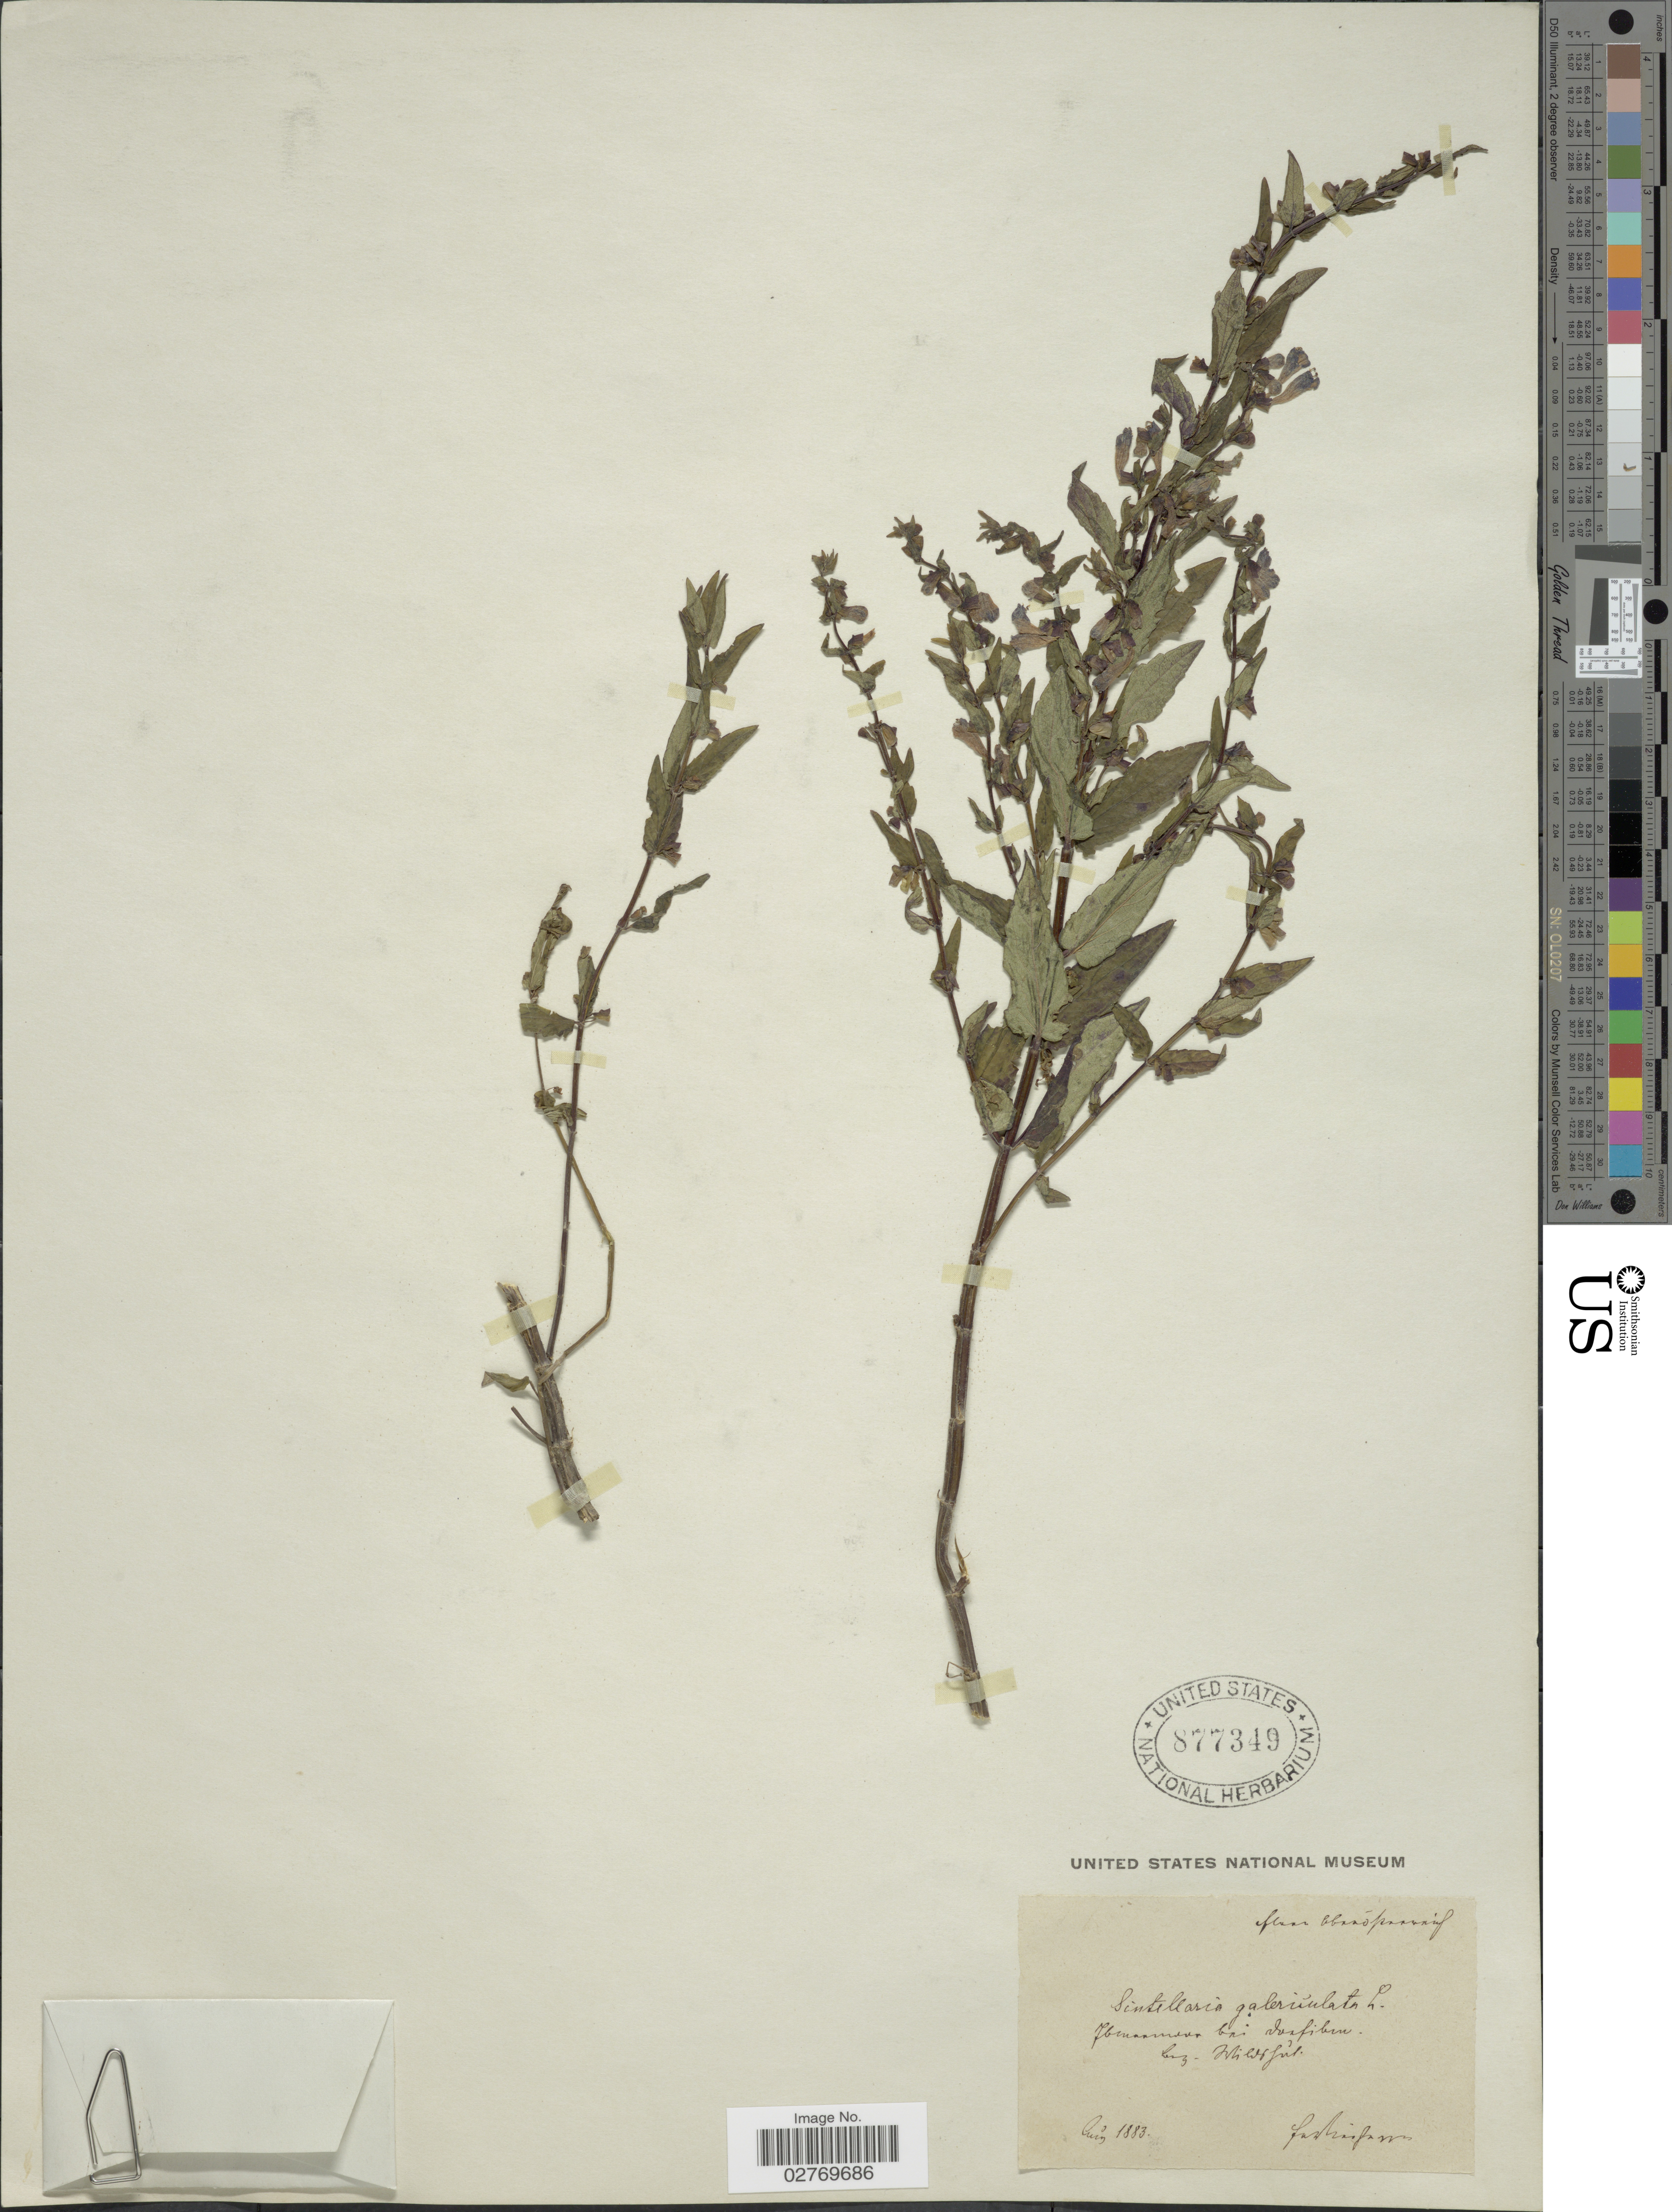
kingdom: Plantae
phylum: Tracheophyta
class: Magnoliopsida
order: Lamiales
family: Lamiaceae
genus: Scutellaria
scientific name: Scutellaria galericulata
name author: L.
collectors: F. Vierhapper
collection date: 1883-08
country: Austria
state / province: Oberosterreich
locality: Flora Oberösterreich, Ibmermoor bei Dorfibm, Bez. Wildshut.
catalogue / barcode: US 877349